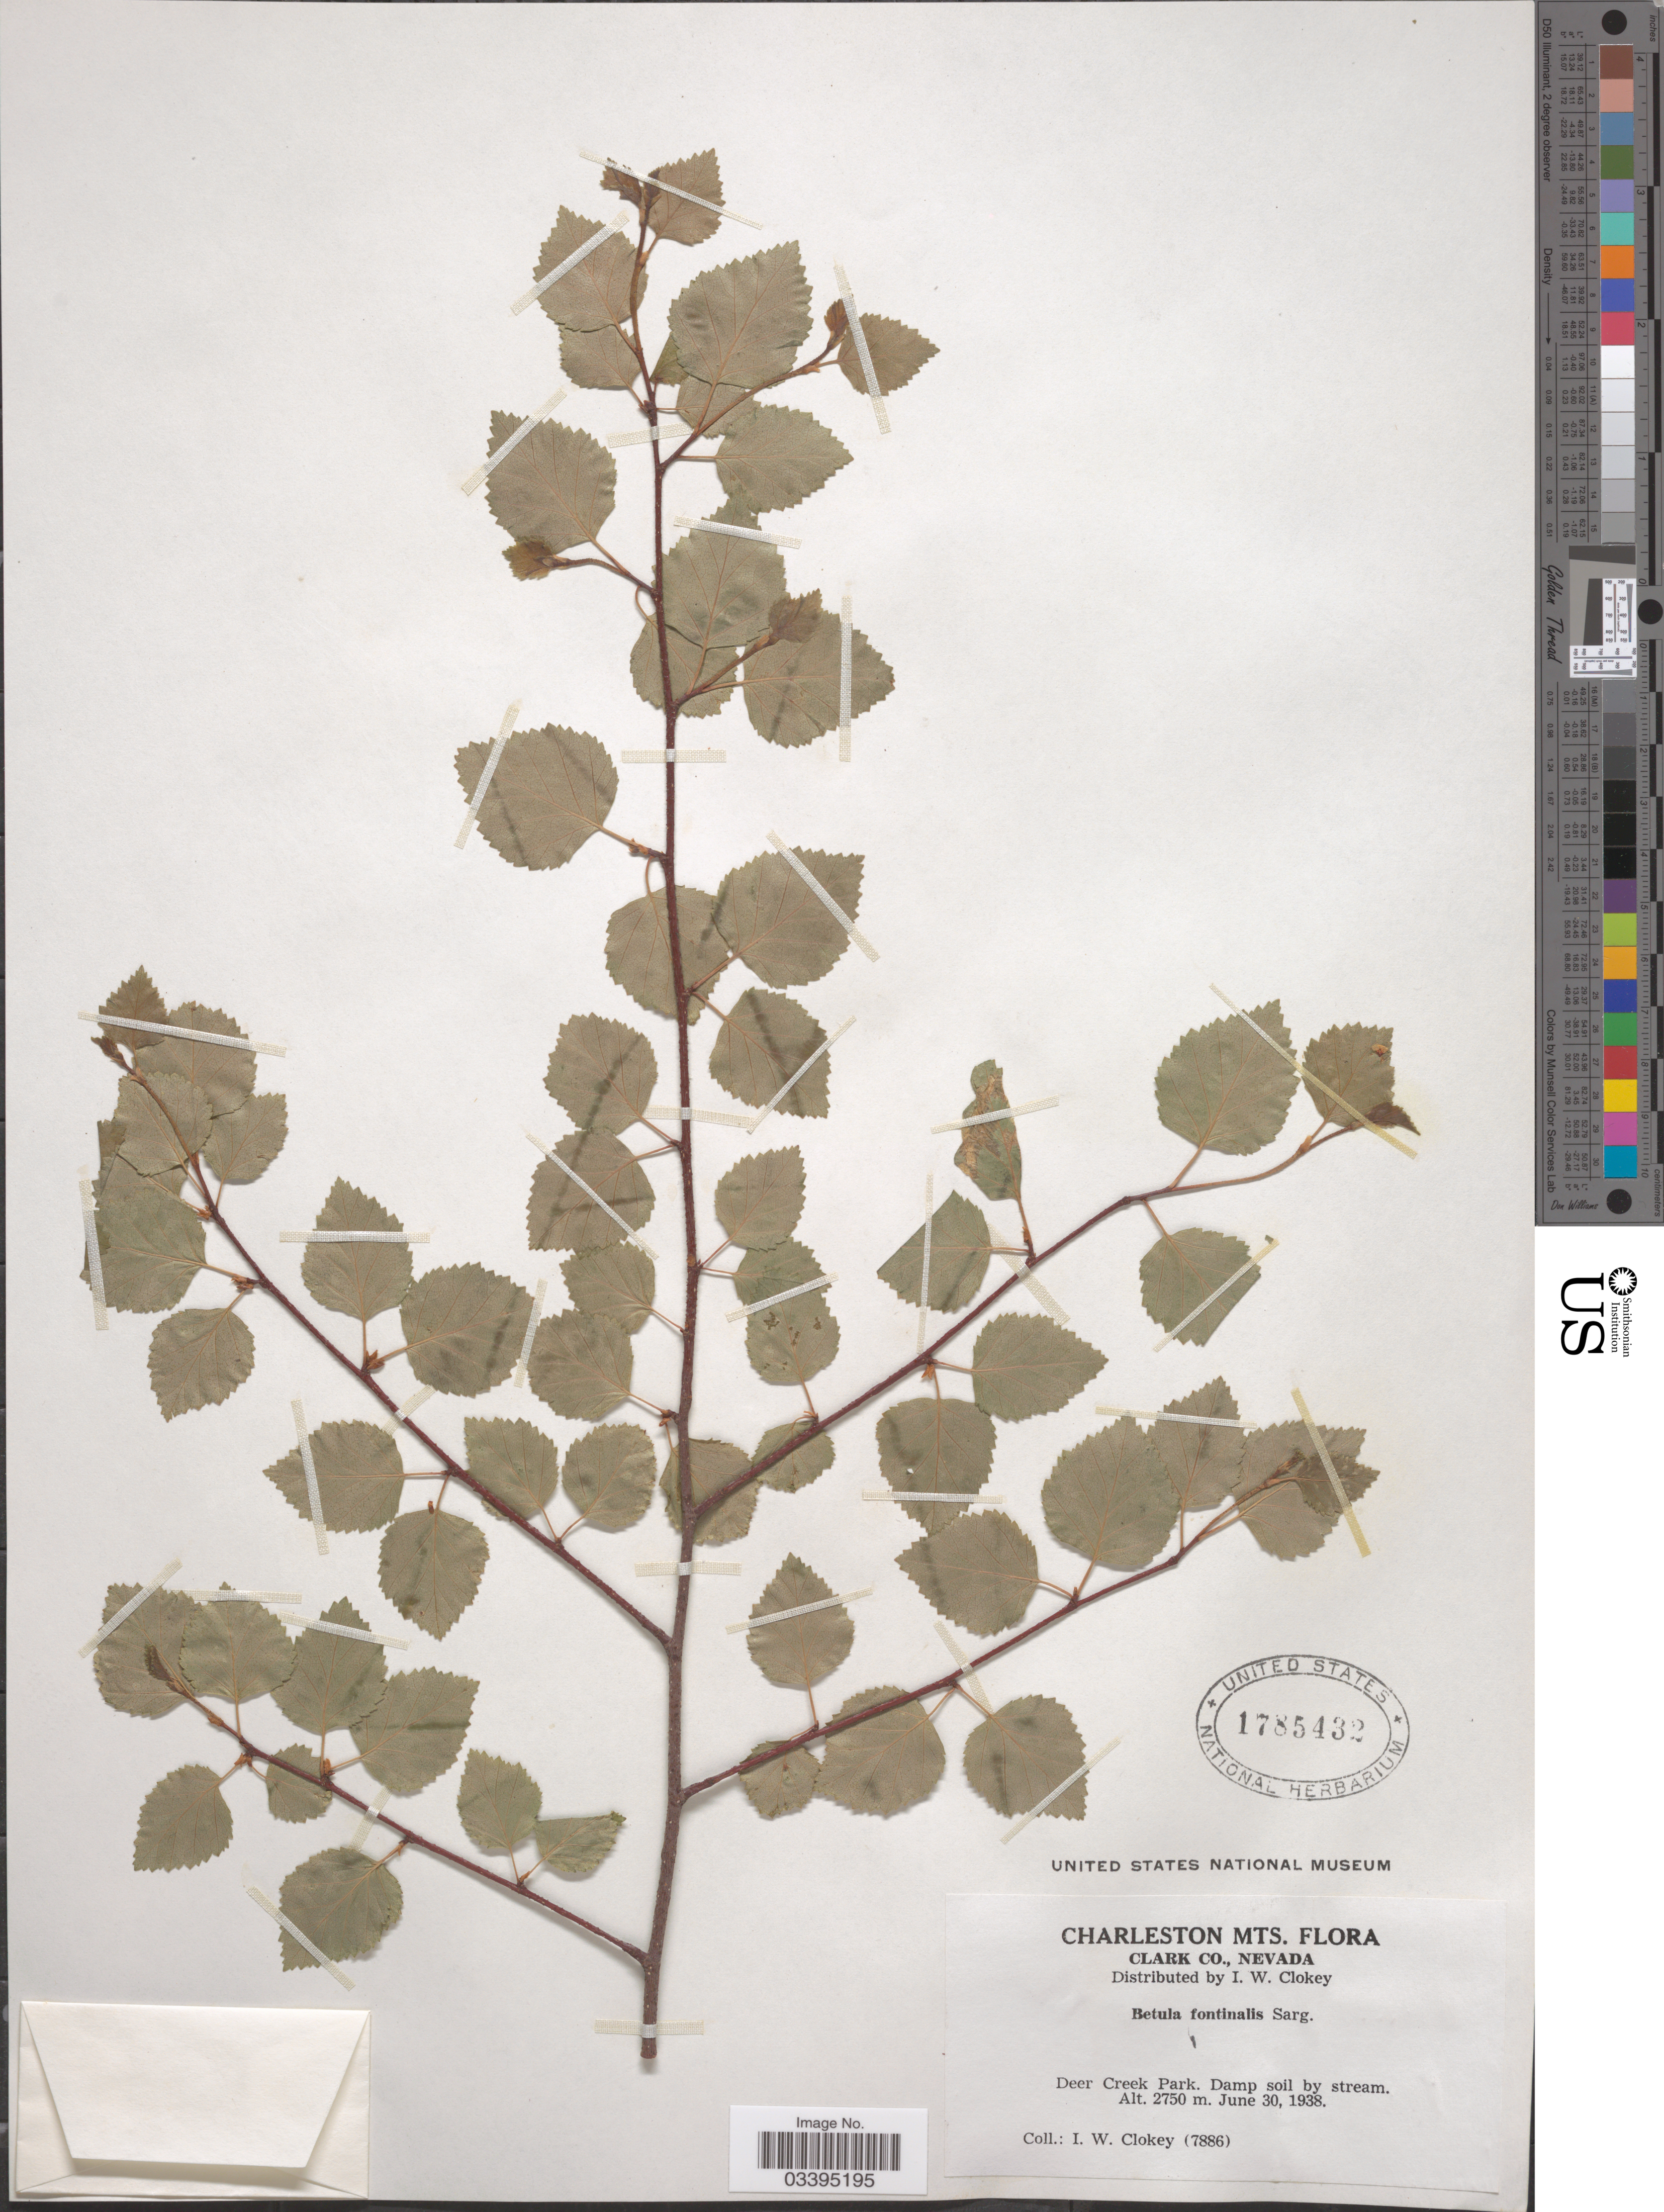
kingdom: Plantae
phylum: Tracheophyta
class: Magnoliopsida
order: Fagales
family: Betulaceae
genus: Betula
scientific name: Betula fontinalis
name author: Sarg.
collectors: I. W. Clokey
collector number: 7886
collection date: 1938-06-30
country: United States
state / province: Nevada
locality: Charleston Mts. Clark Co. Deer Creek Park.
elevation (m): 2750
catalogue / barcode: US 1785432